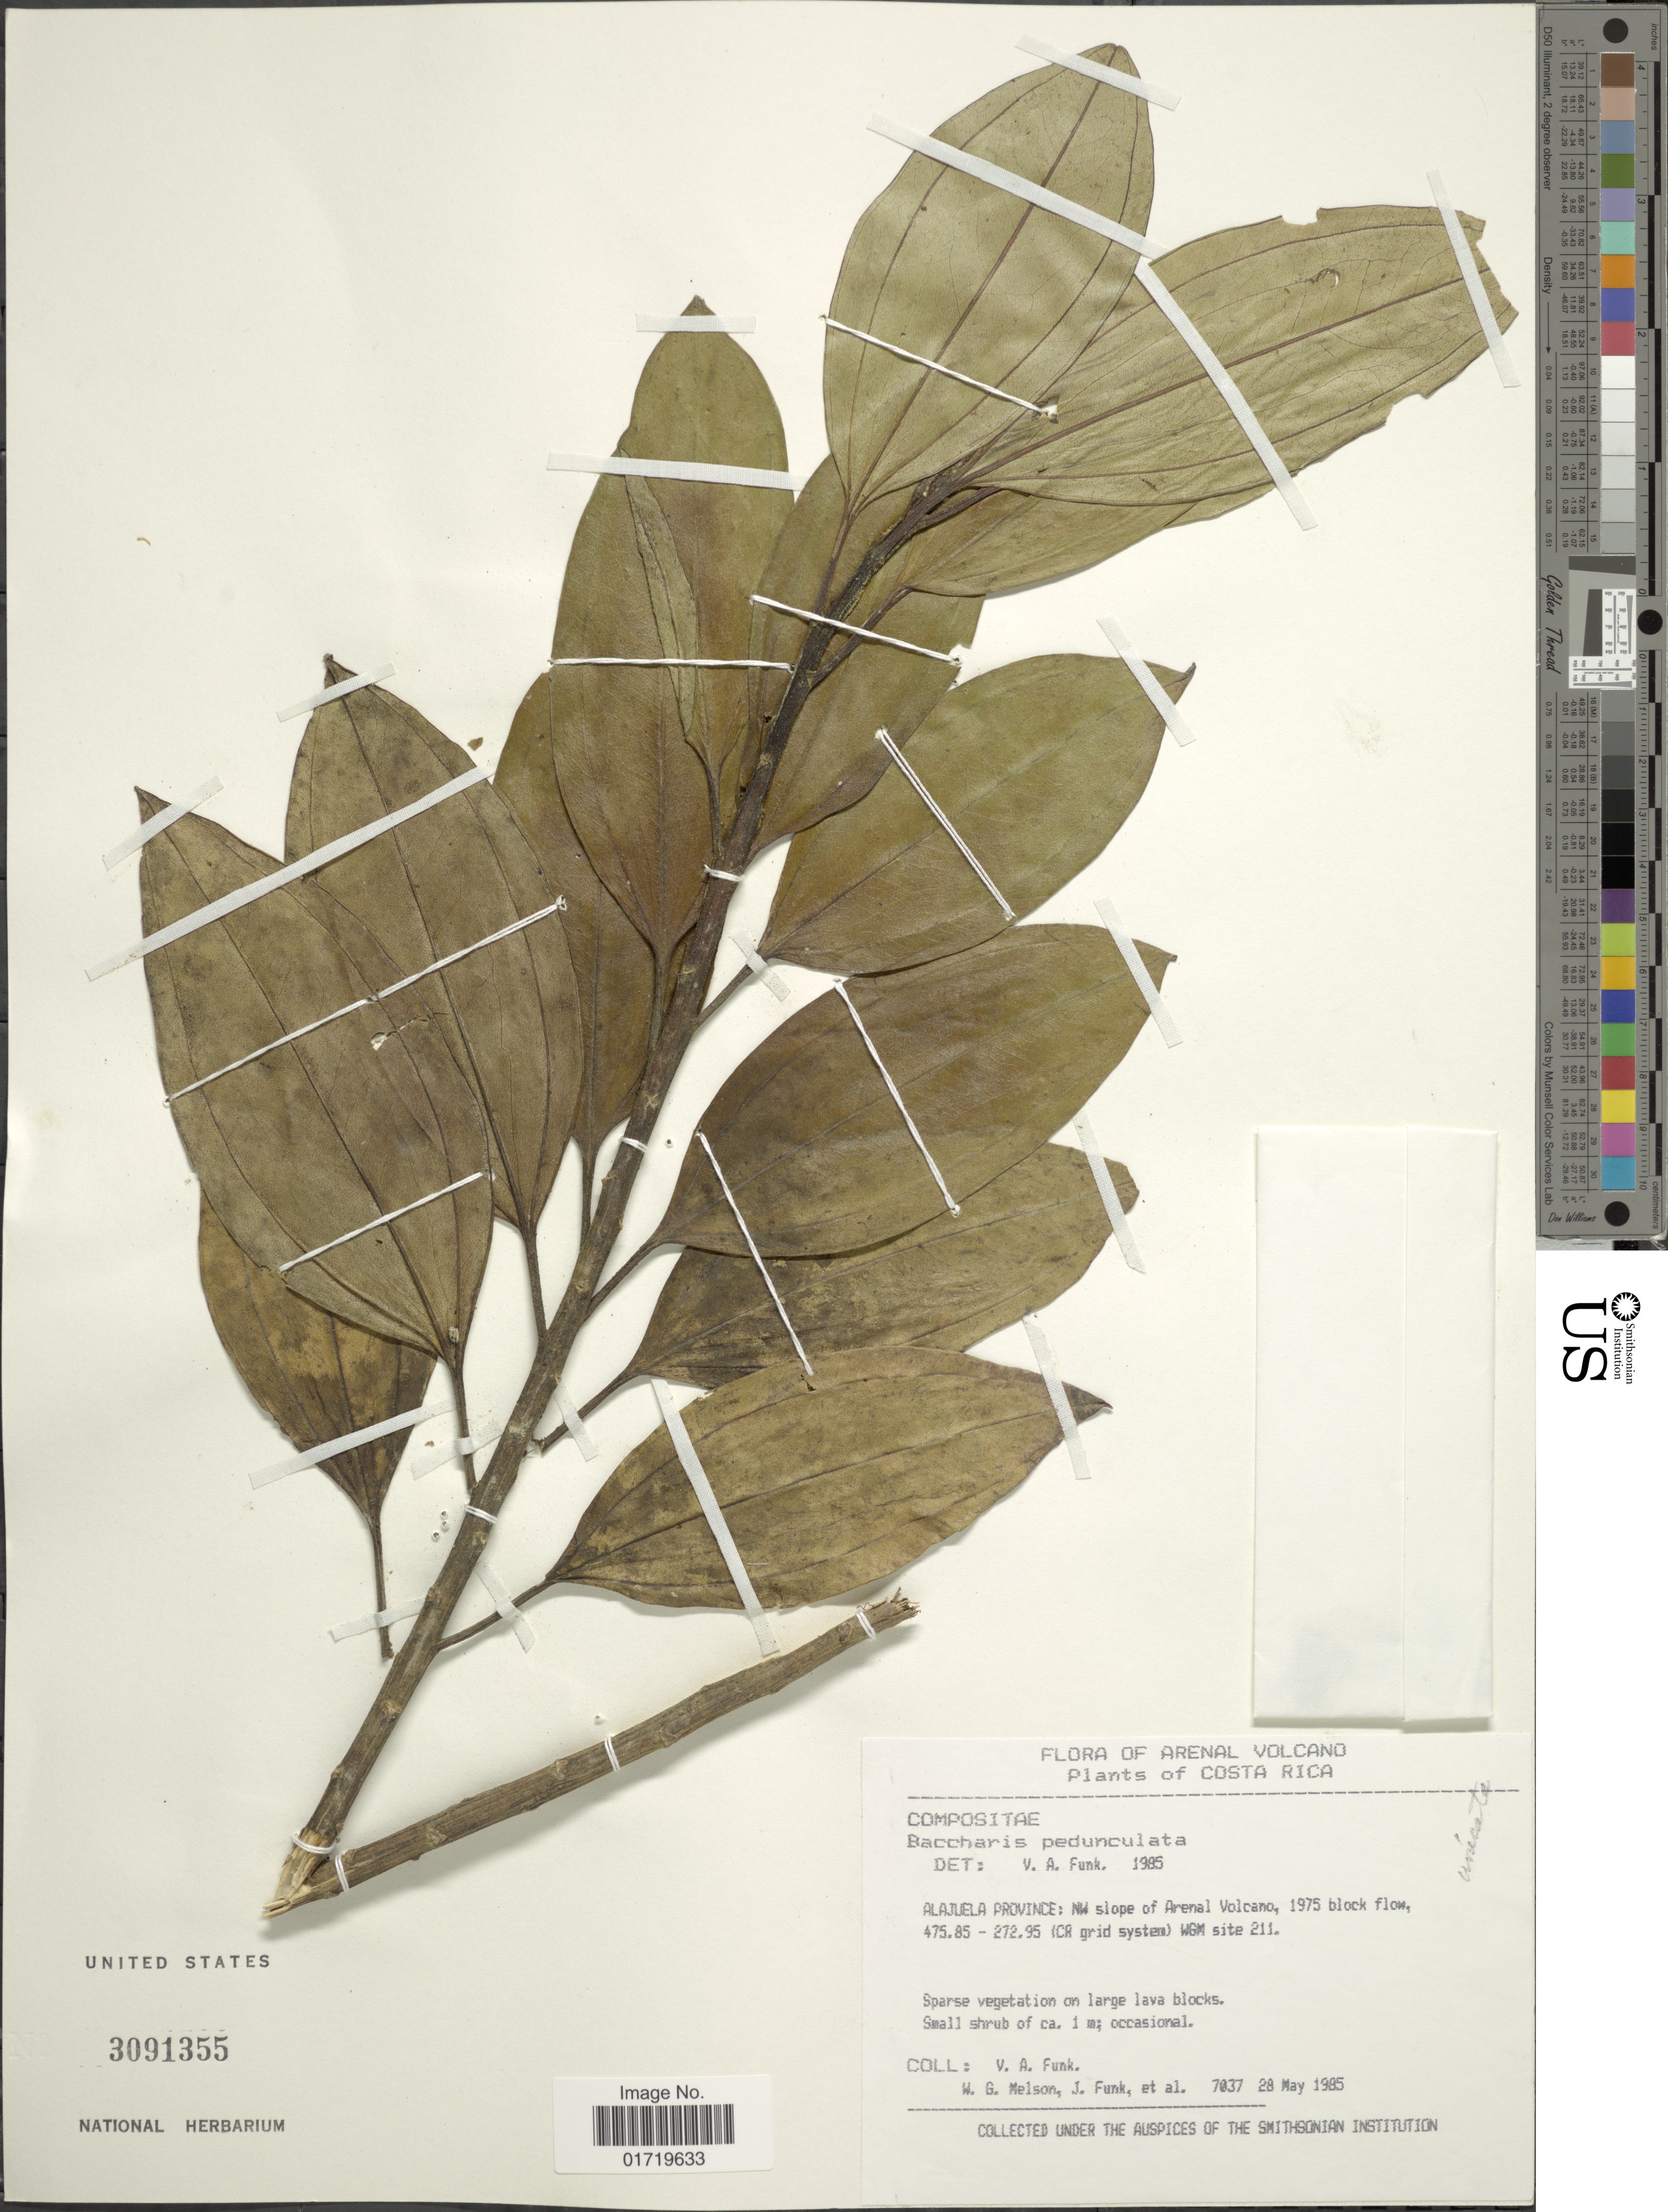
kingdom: Plantae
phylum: Tracheophyta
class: Magnoliopsida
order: Asterales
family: Asteraceae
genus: Baccharis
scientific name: Baccharis pedunculata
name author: (Mill.) Cabrera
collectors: V. Funk, W. Melson, J. Funk & et al.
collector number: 7037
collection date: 1985-05-28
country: Costa Rica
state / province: Alajuela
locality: Alajuela Province: NW slope of Arenal Volcano, 1975 block flow 475.85 - 273.95 ( CR grid system) WGM 211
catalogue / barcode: US 3091355